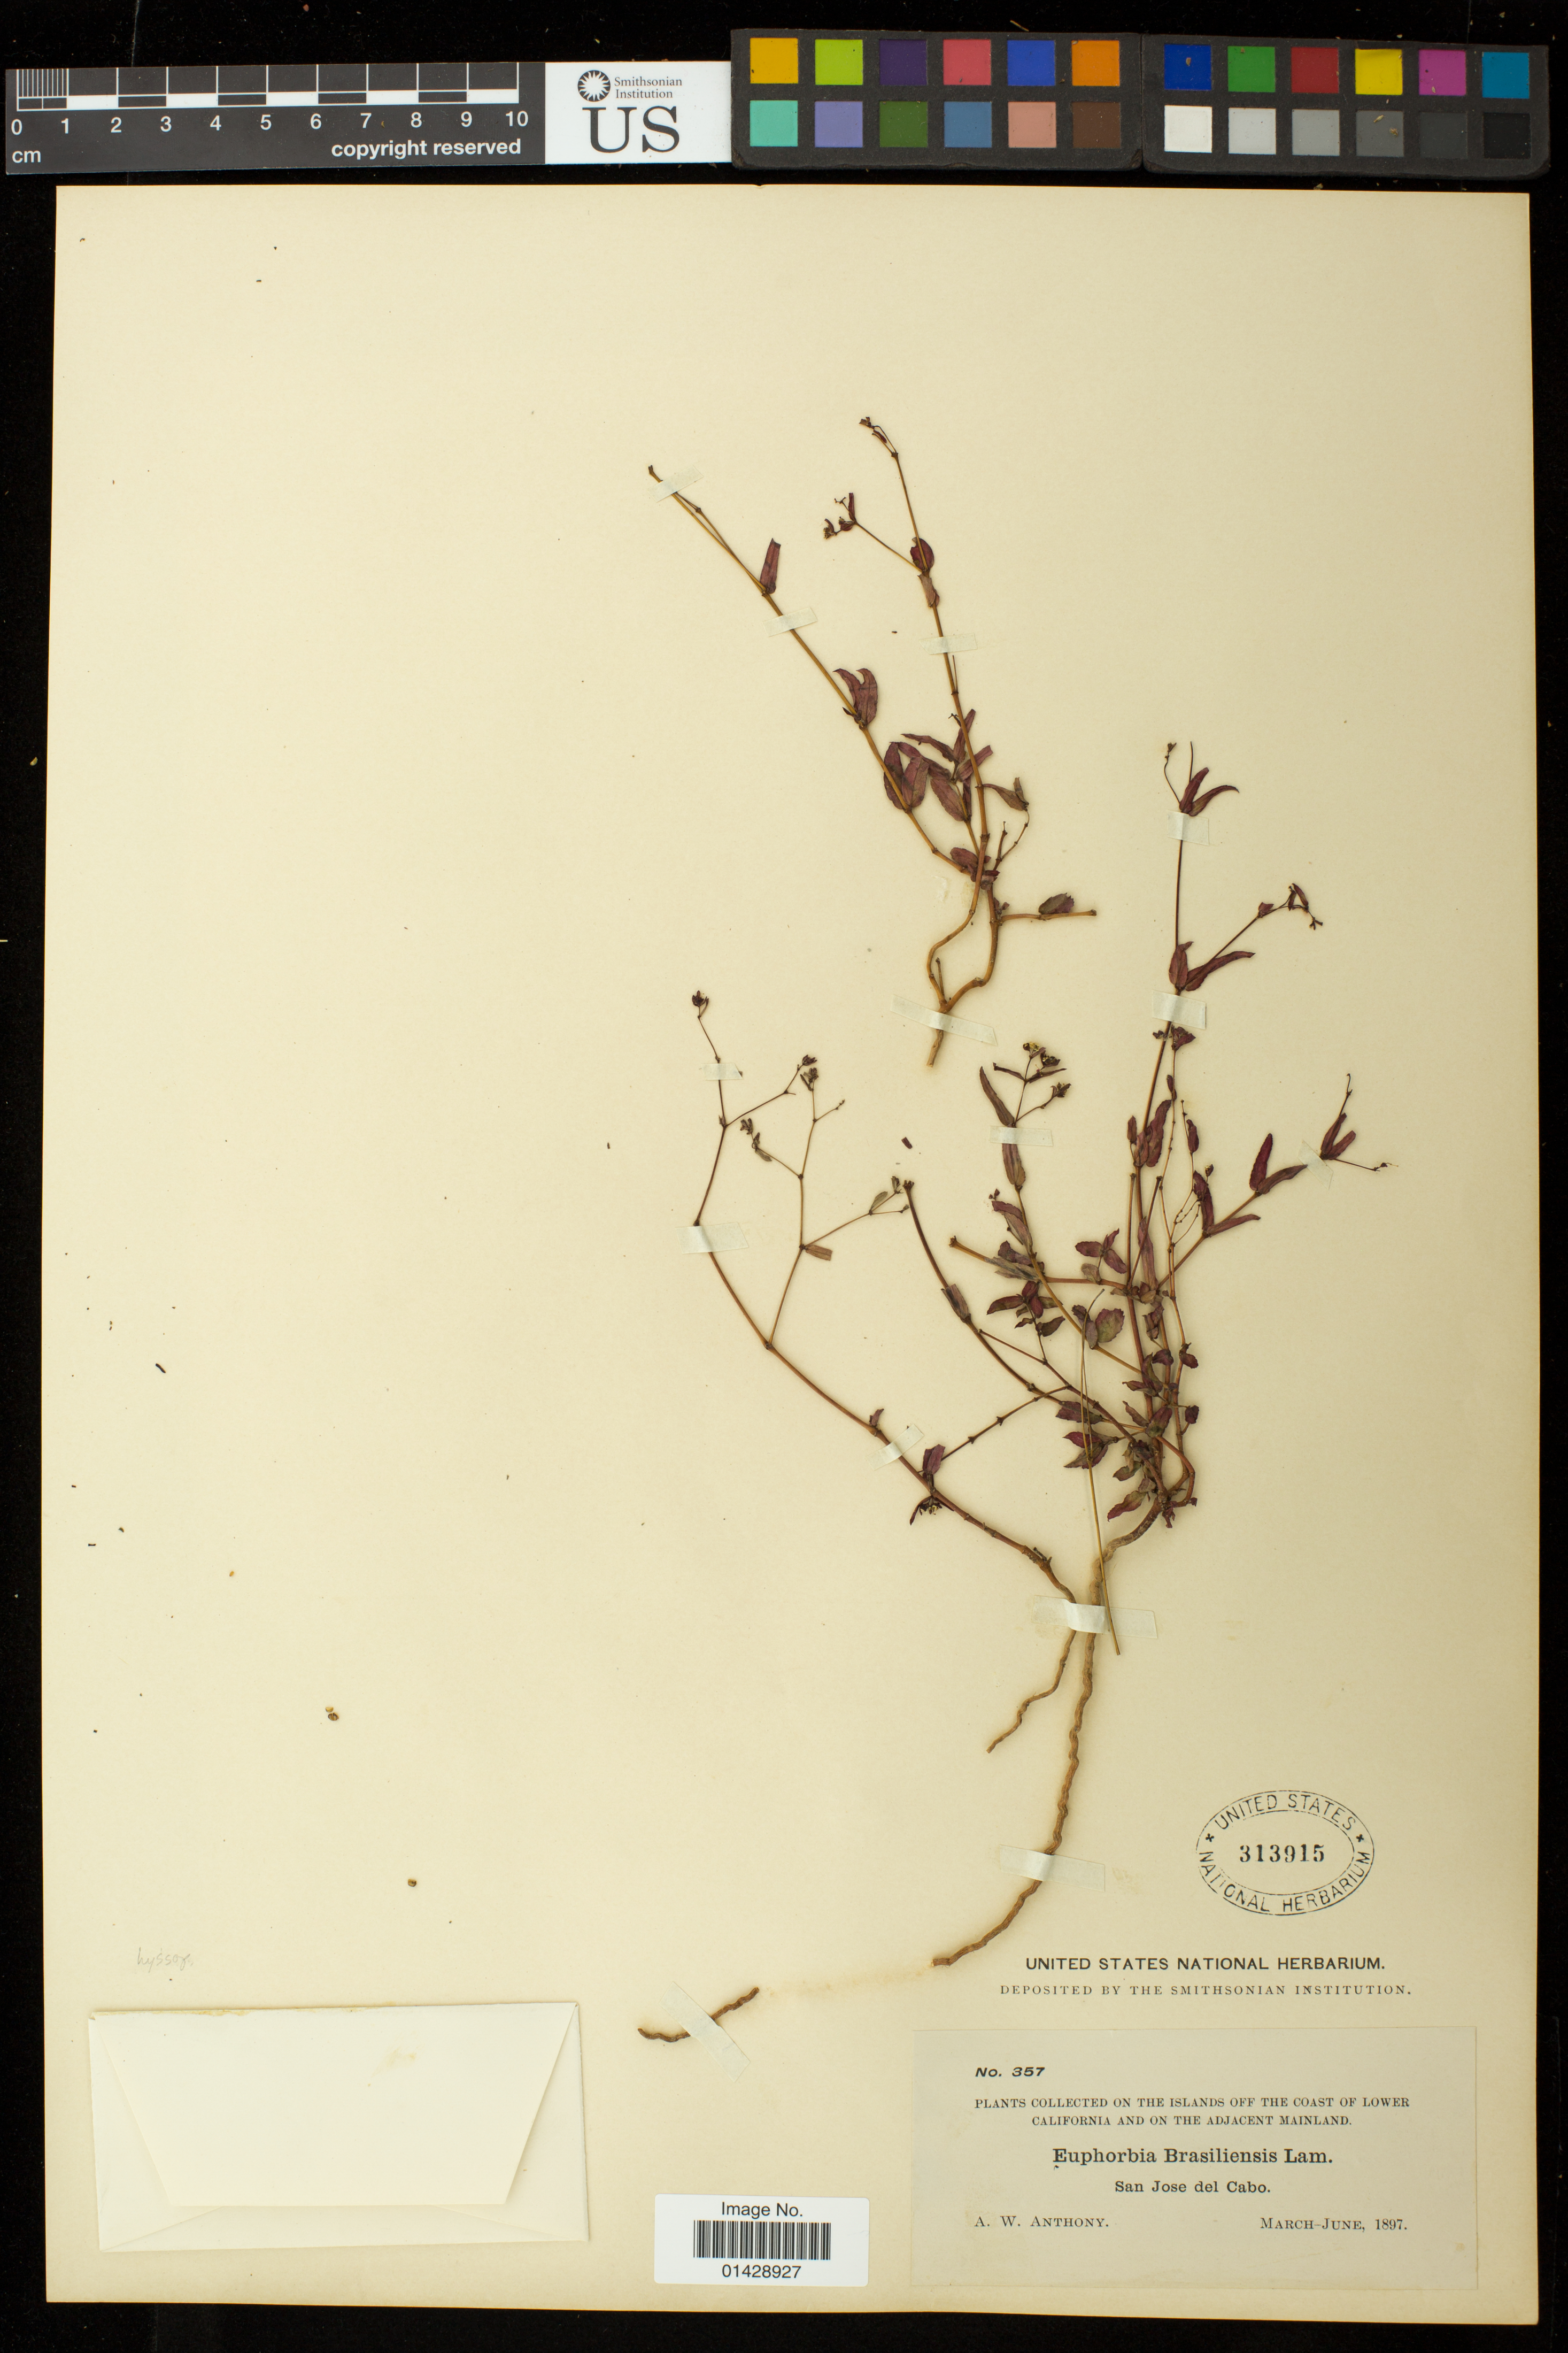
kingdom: Plantae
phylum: Tracheophyta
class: Magnoliopsida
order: Malpighiales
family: Euphorbiaceae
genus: Euphorbia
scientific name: Euphorbia hyssopifolia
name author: L.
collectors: A. W. Anthony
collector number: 357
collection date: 1897-03/1897-06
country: Mexico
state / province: Baja California Sur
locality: Islands off the coast of Lower California and on the adjacent mainland, San Jose del Cabo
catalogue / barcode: US 313915